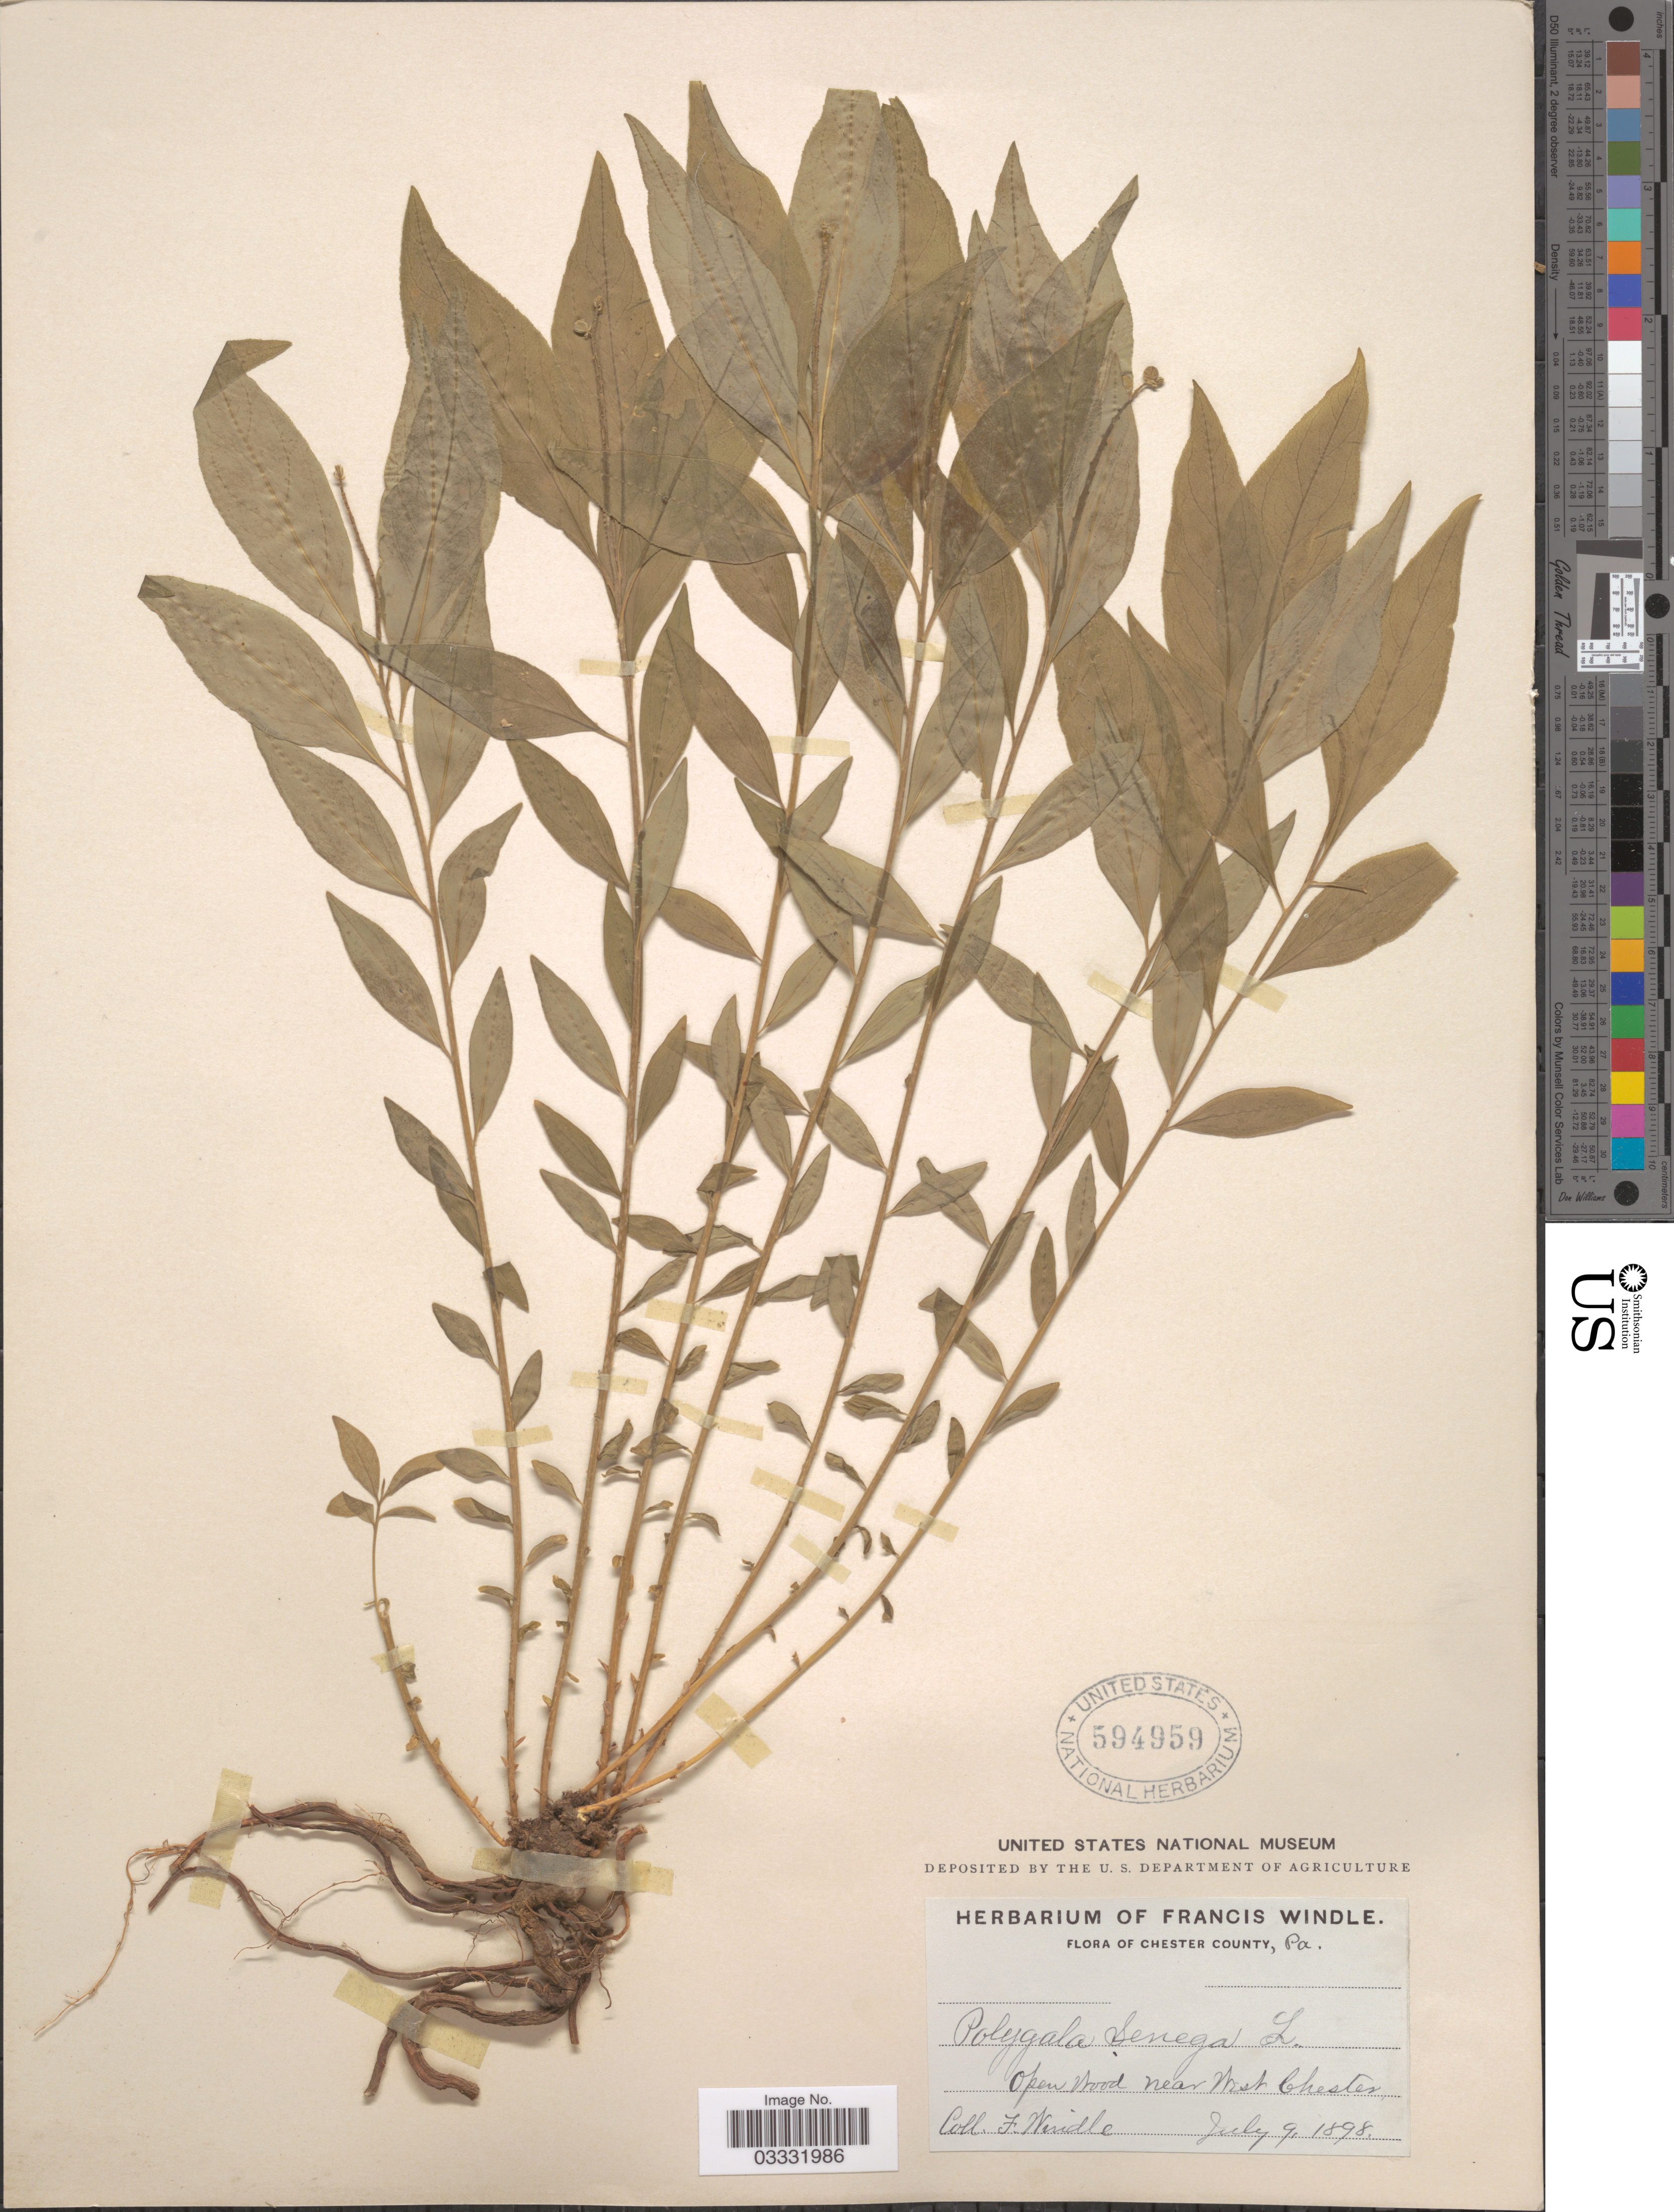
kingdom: Plantae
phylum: Tracheophyta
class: Magnoliopsida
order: Fabales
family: Polygalaceae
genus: Polygala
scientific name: Polygala senega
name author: L.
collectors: F. Windle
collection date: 1898-07-09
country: United States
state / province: Pennsylvania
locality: Chester County. Open wood near West Chester.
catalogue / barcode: US 594959